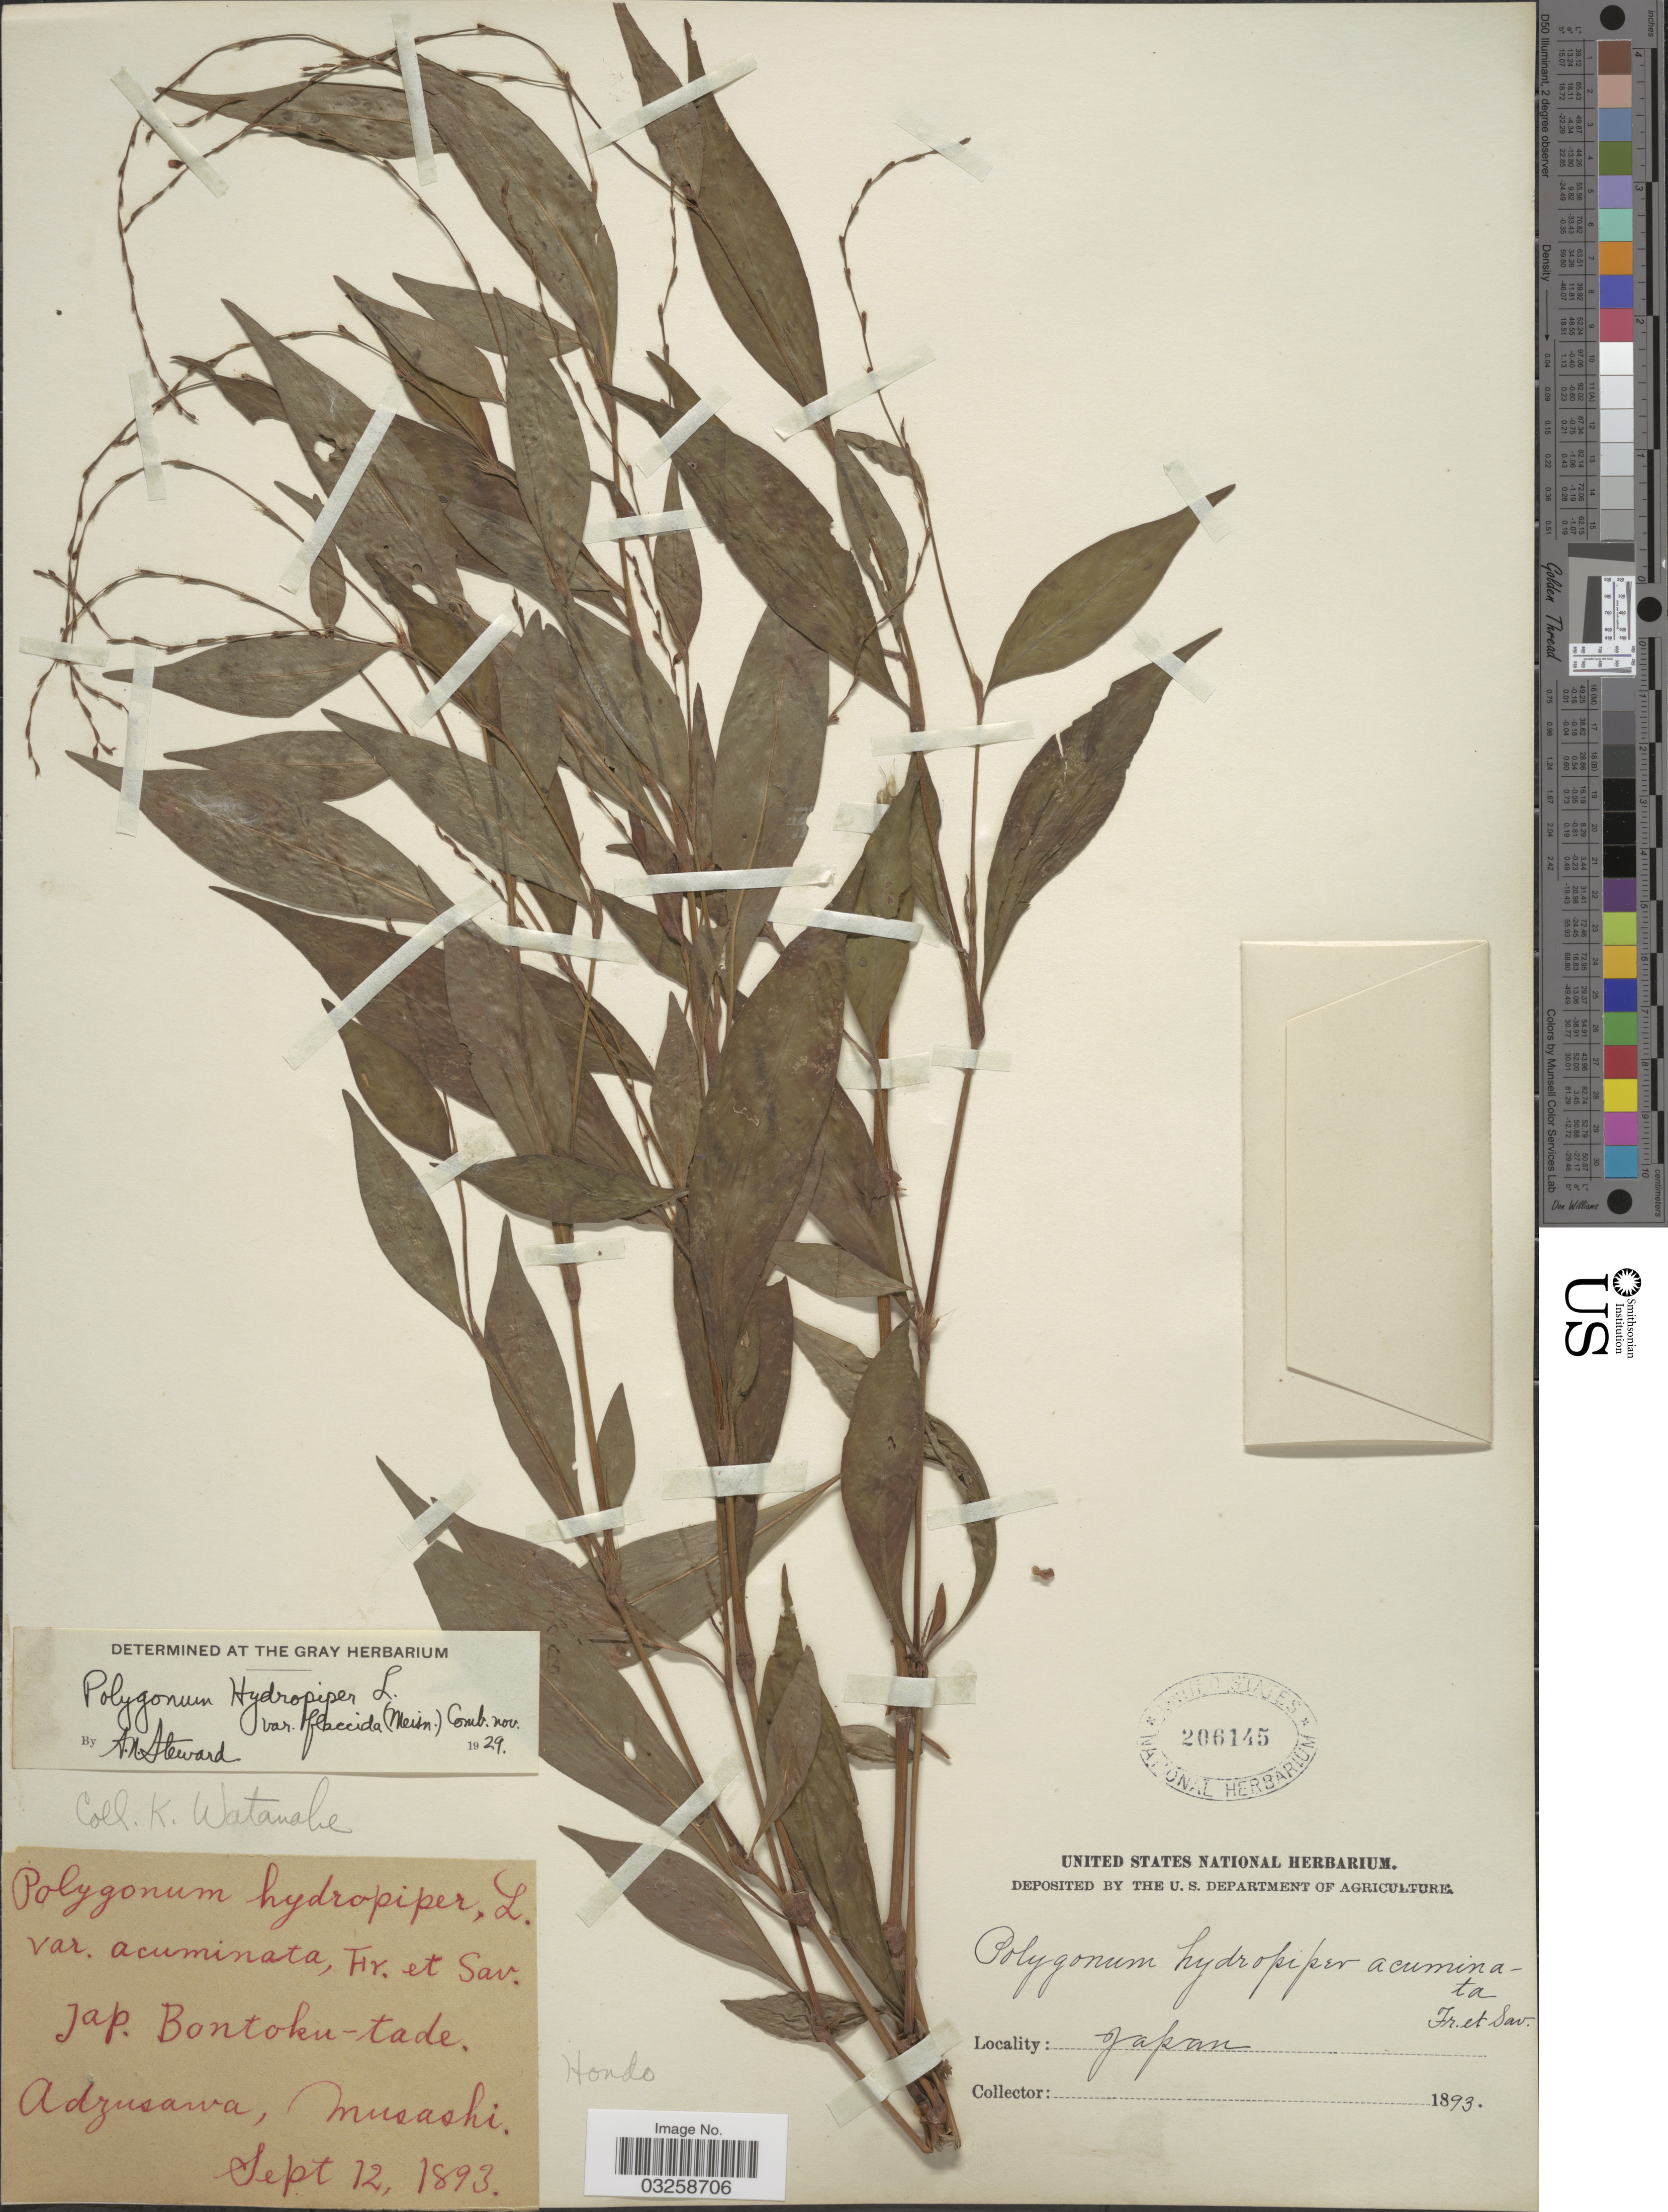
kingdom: Plantae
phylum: Tracheophyta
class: Magnoliopsida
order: Caryophyllales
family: Polygonaceae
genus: Polygonum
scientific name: Polygonum hydropiper var. flaccidum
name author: (Meisn.) Steward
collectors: K. Watanabe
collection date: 1893-09-12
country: Japan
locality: Adzusawa, Musashi. Hondo.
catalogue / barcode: US 206145